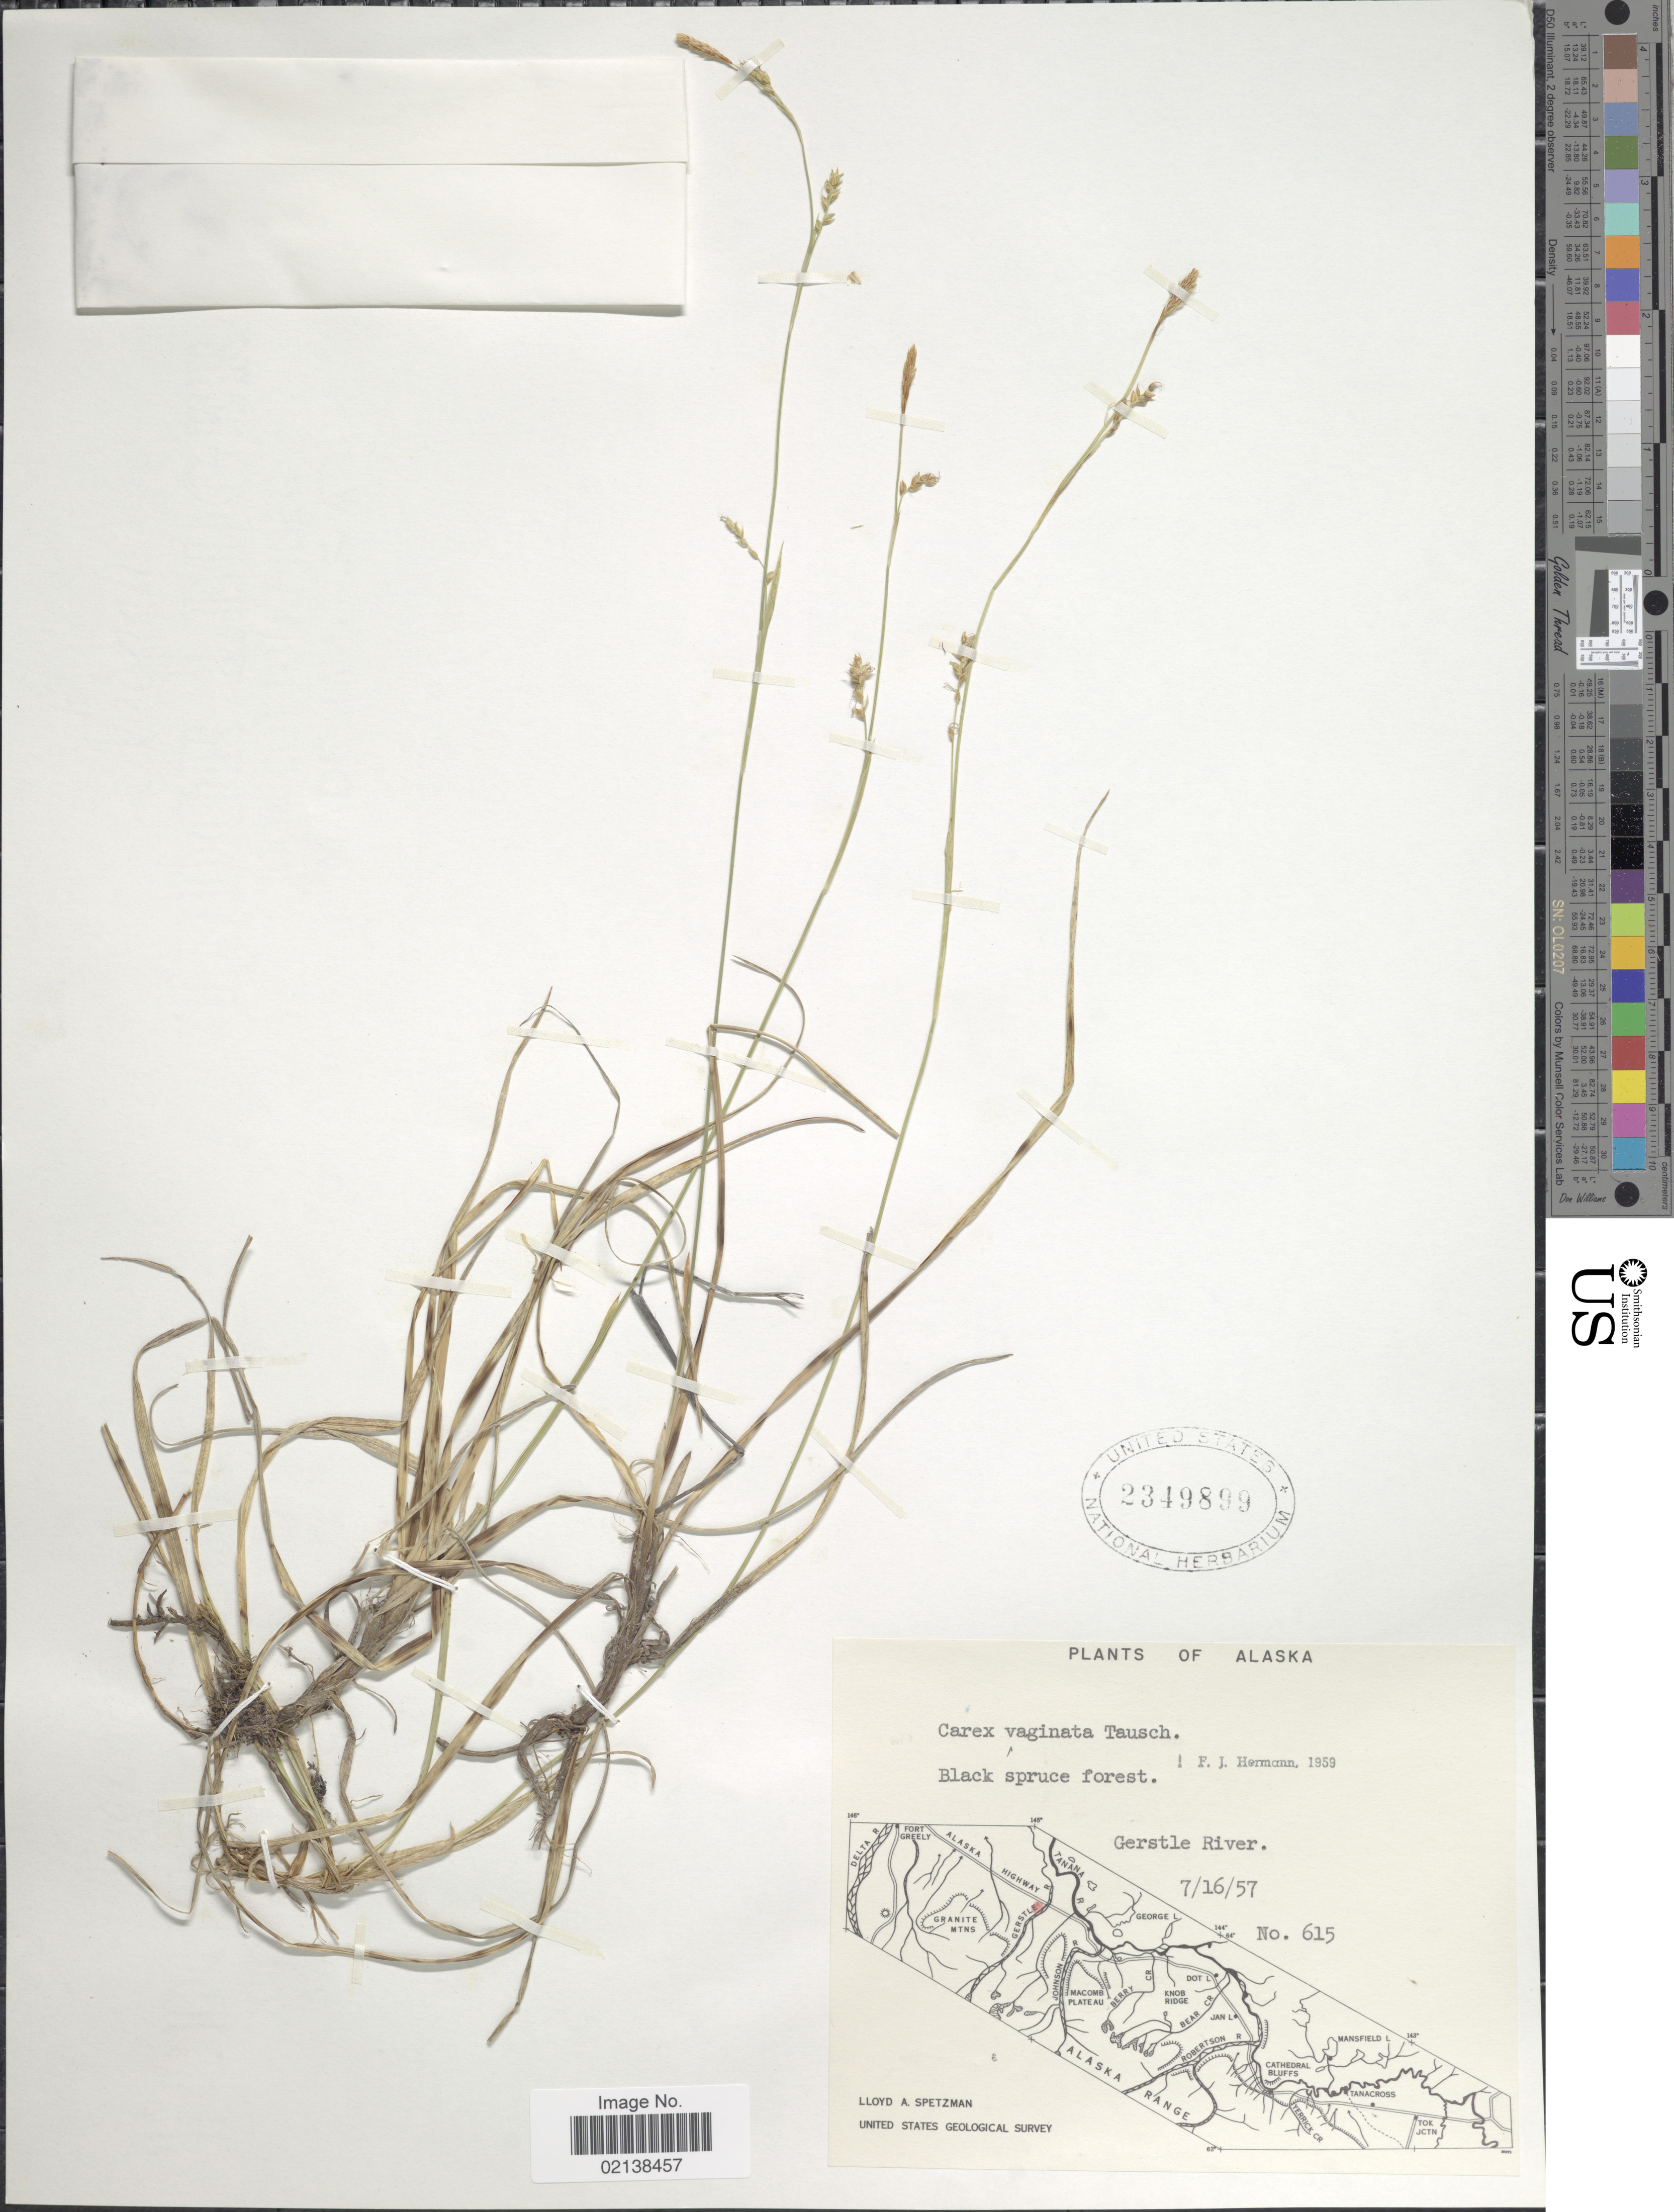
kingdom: Plantae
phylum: Tracheophyta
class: Liliopsida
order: Poales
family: Cyperaceae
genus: Carex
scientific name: Carex vaginata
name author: Tausch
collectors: L. Spetzman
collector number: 615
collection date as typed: Transcribed d/m/y: 16/7/57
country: United States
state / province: Alaska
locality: Black spruce forest, Gerstle River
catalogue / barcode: US 2349899